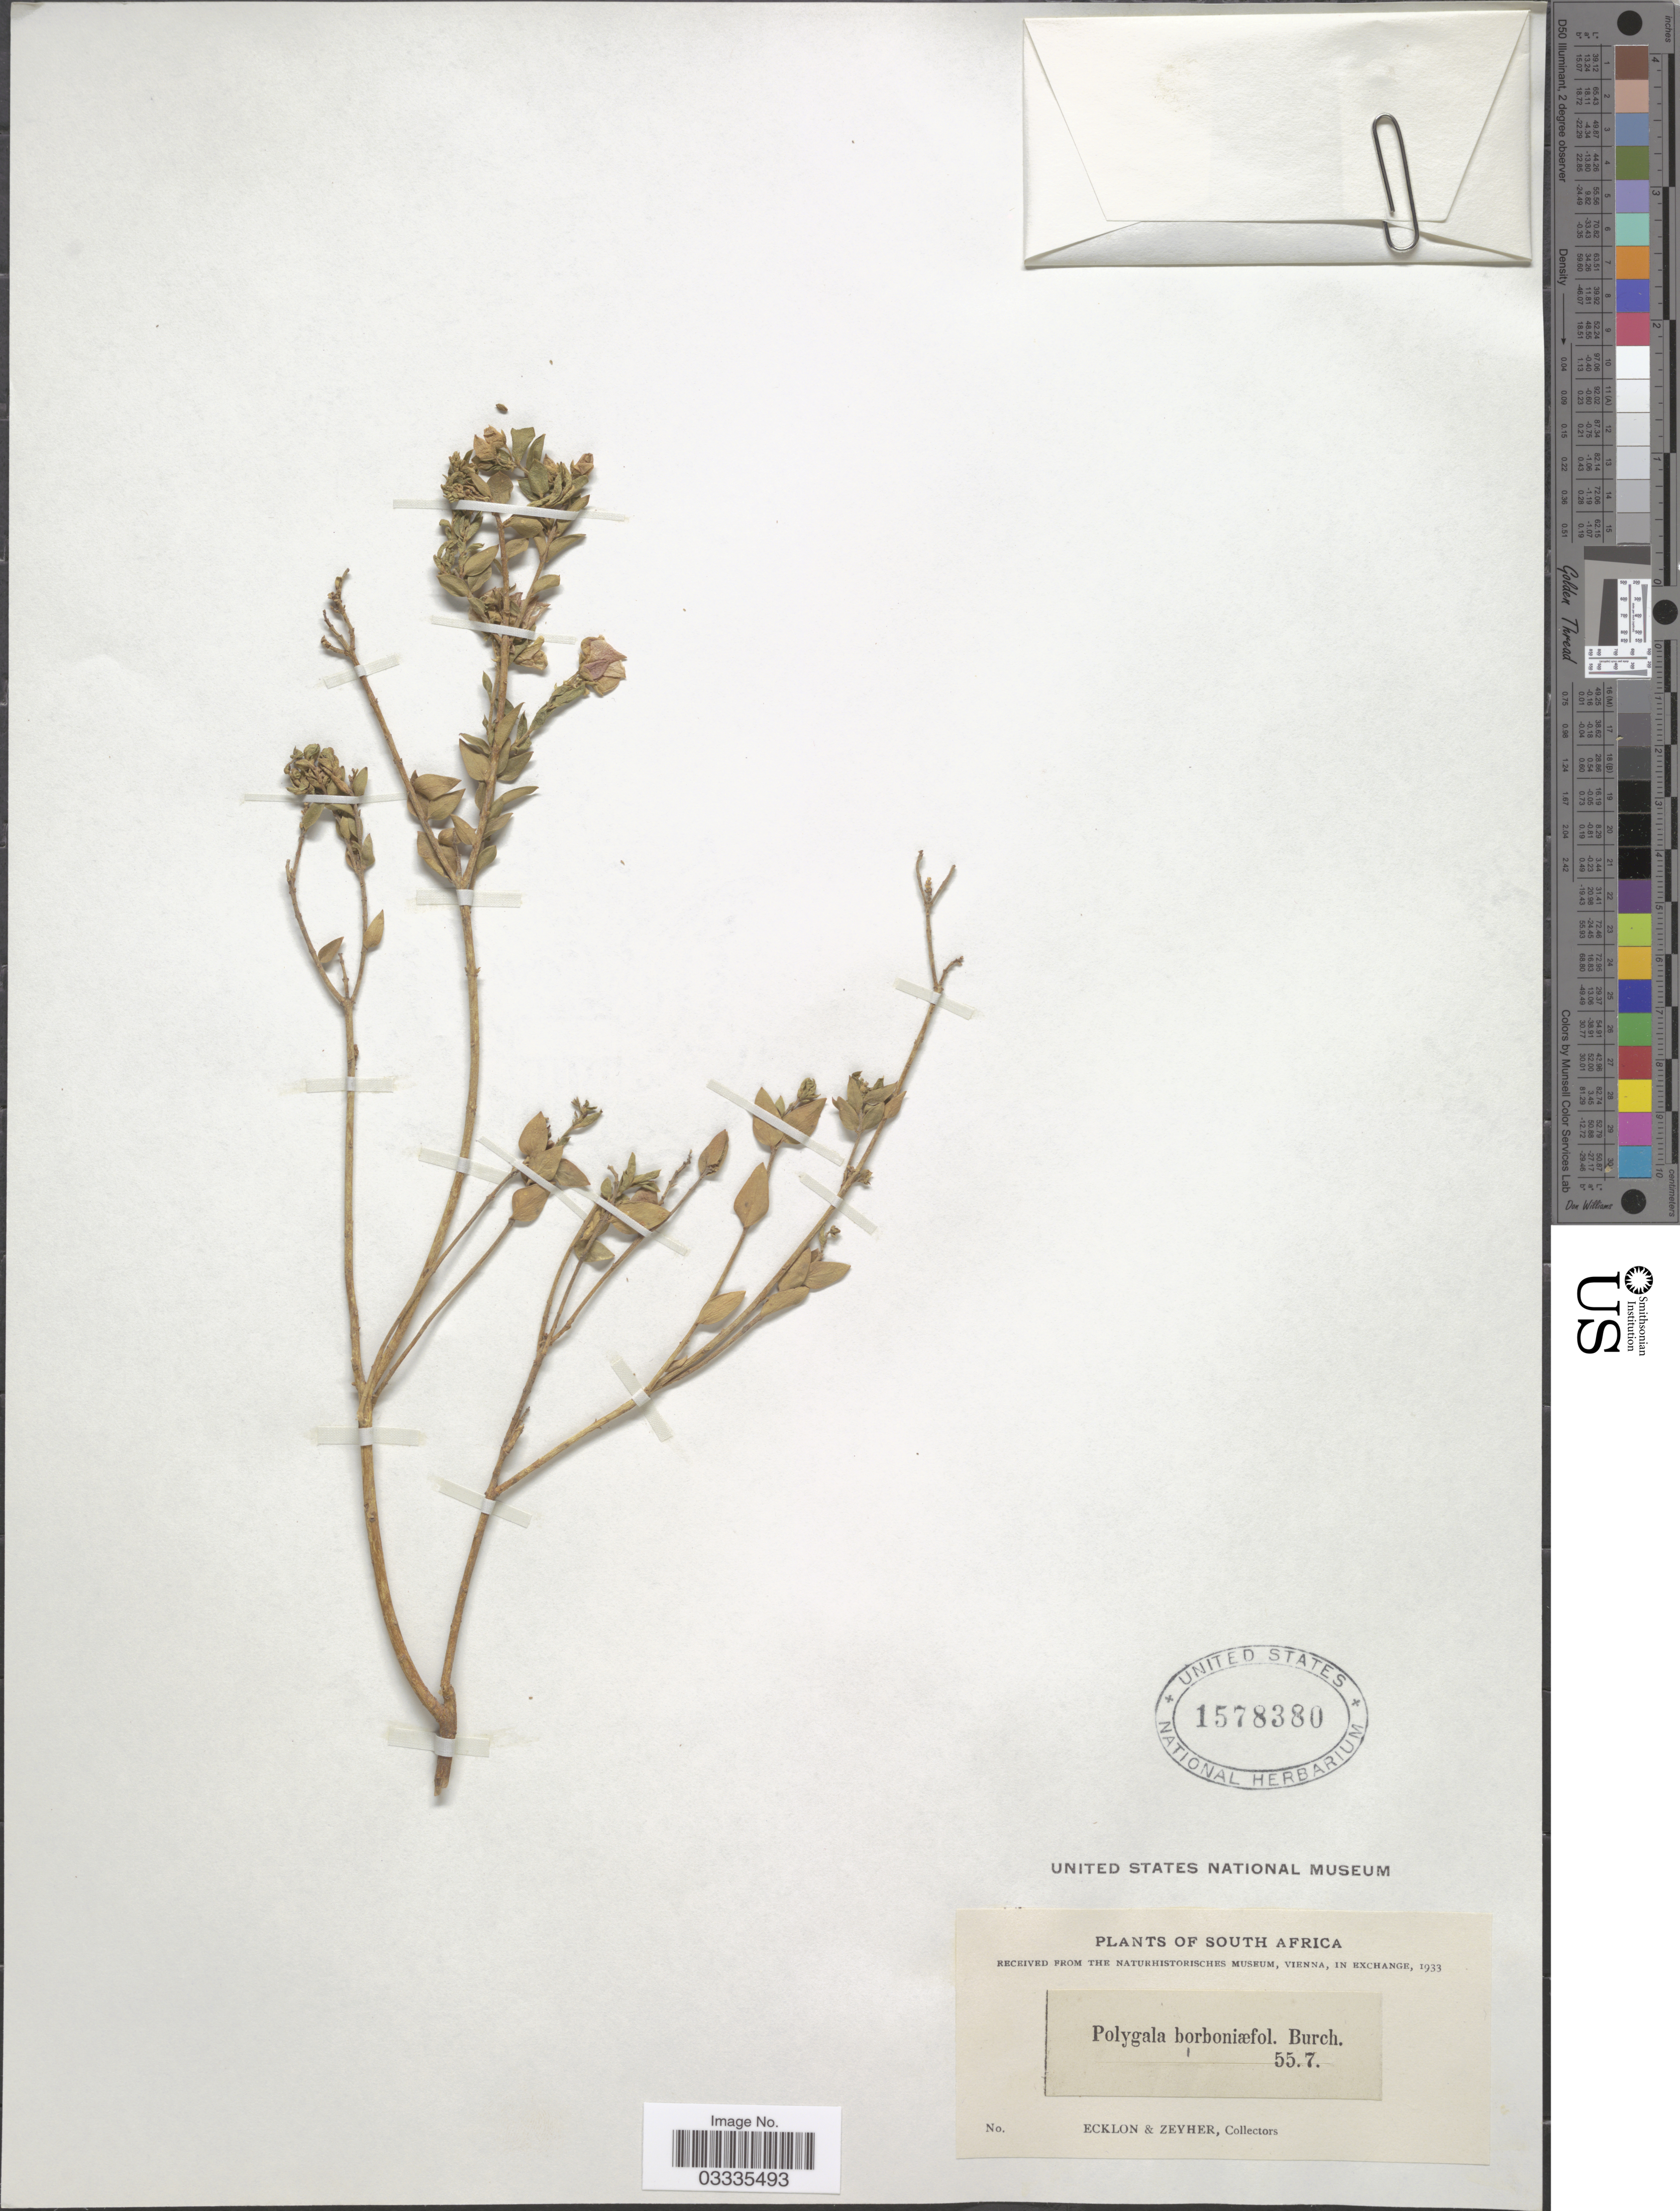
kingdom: Plantae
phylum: Tracheophyta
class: Magnoliopsida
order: Fabales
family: Polygalaceae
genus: Polygala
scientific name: Polygala borboniaefolia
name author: Burch. ex DC.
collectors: -. Ecklon & -. Zeyher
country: South Africa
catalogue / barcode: US 1578380